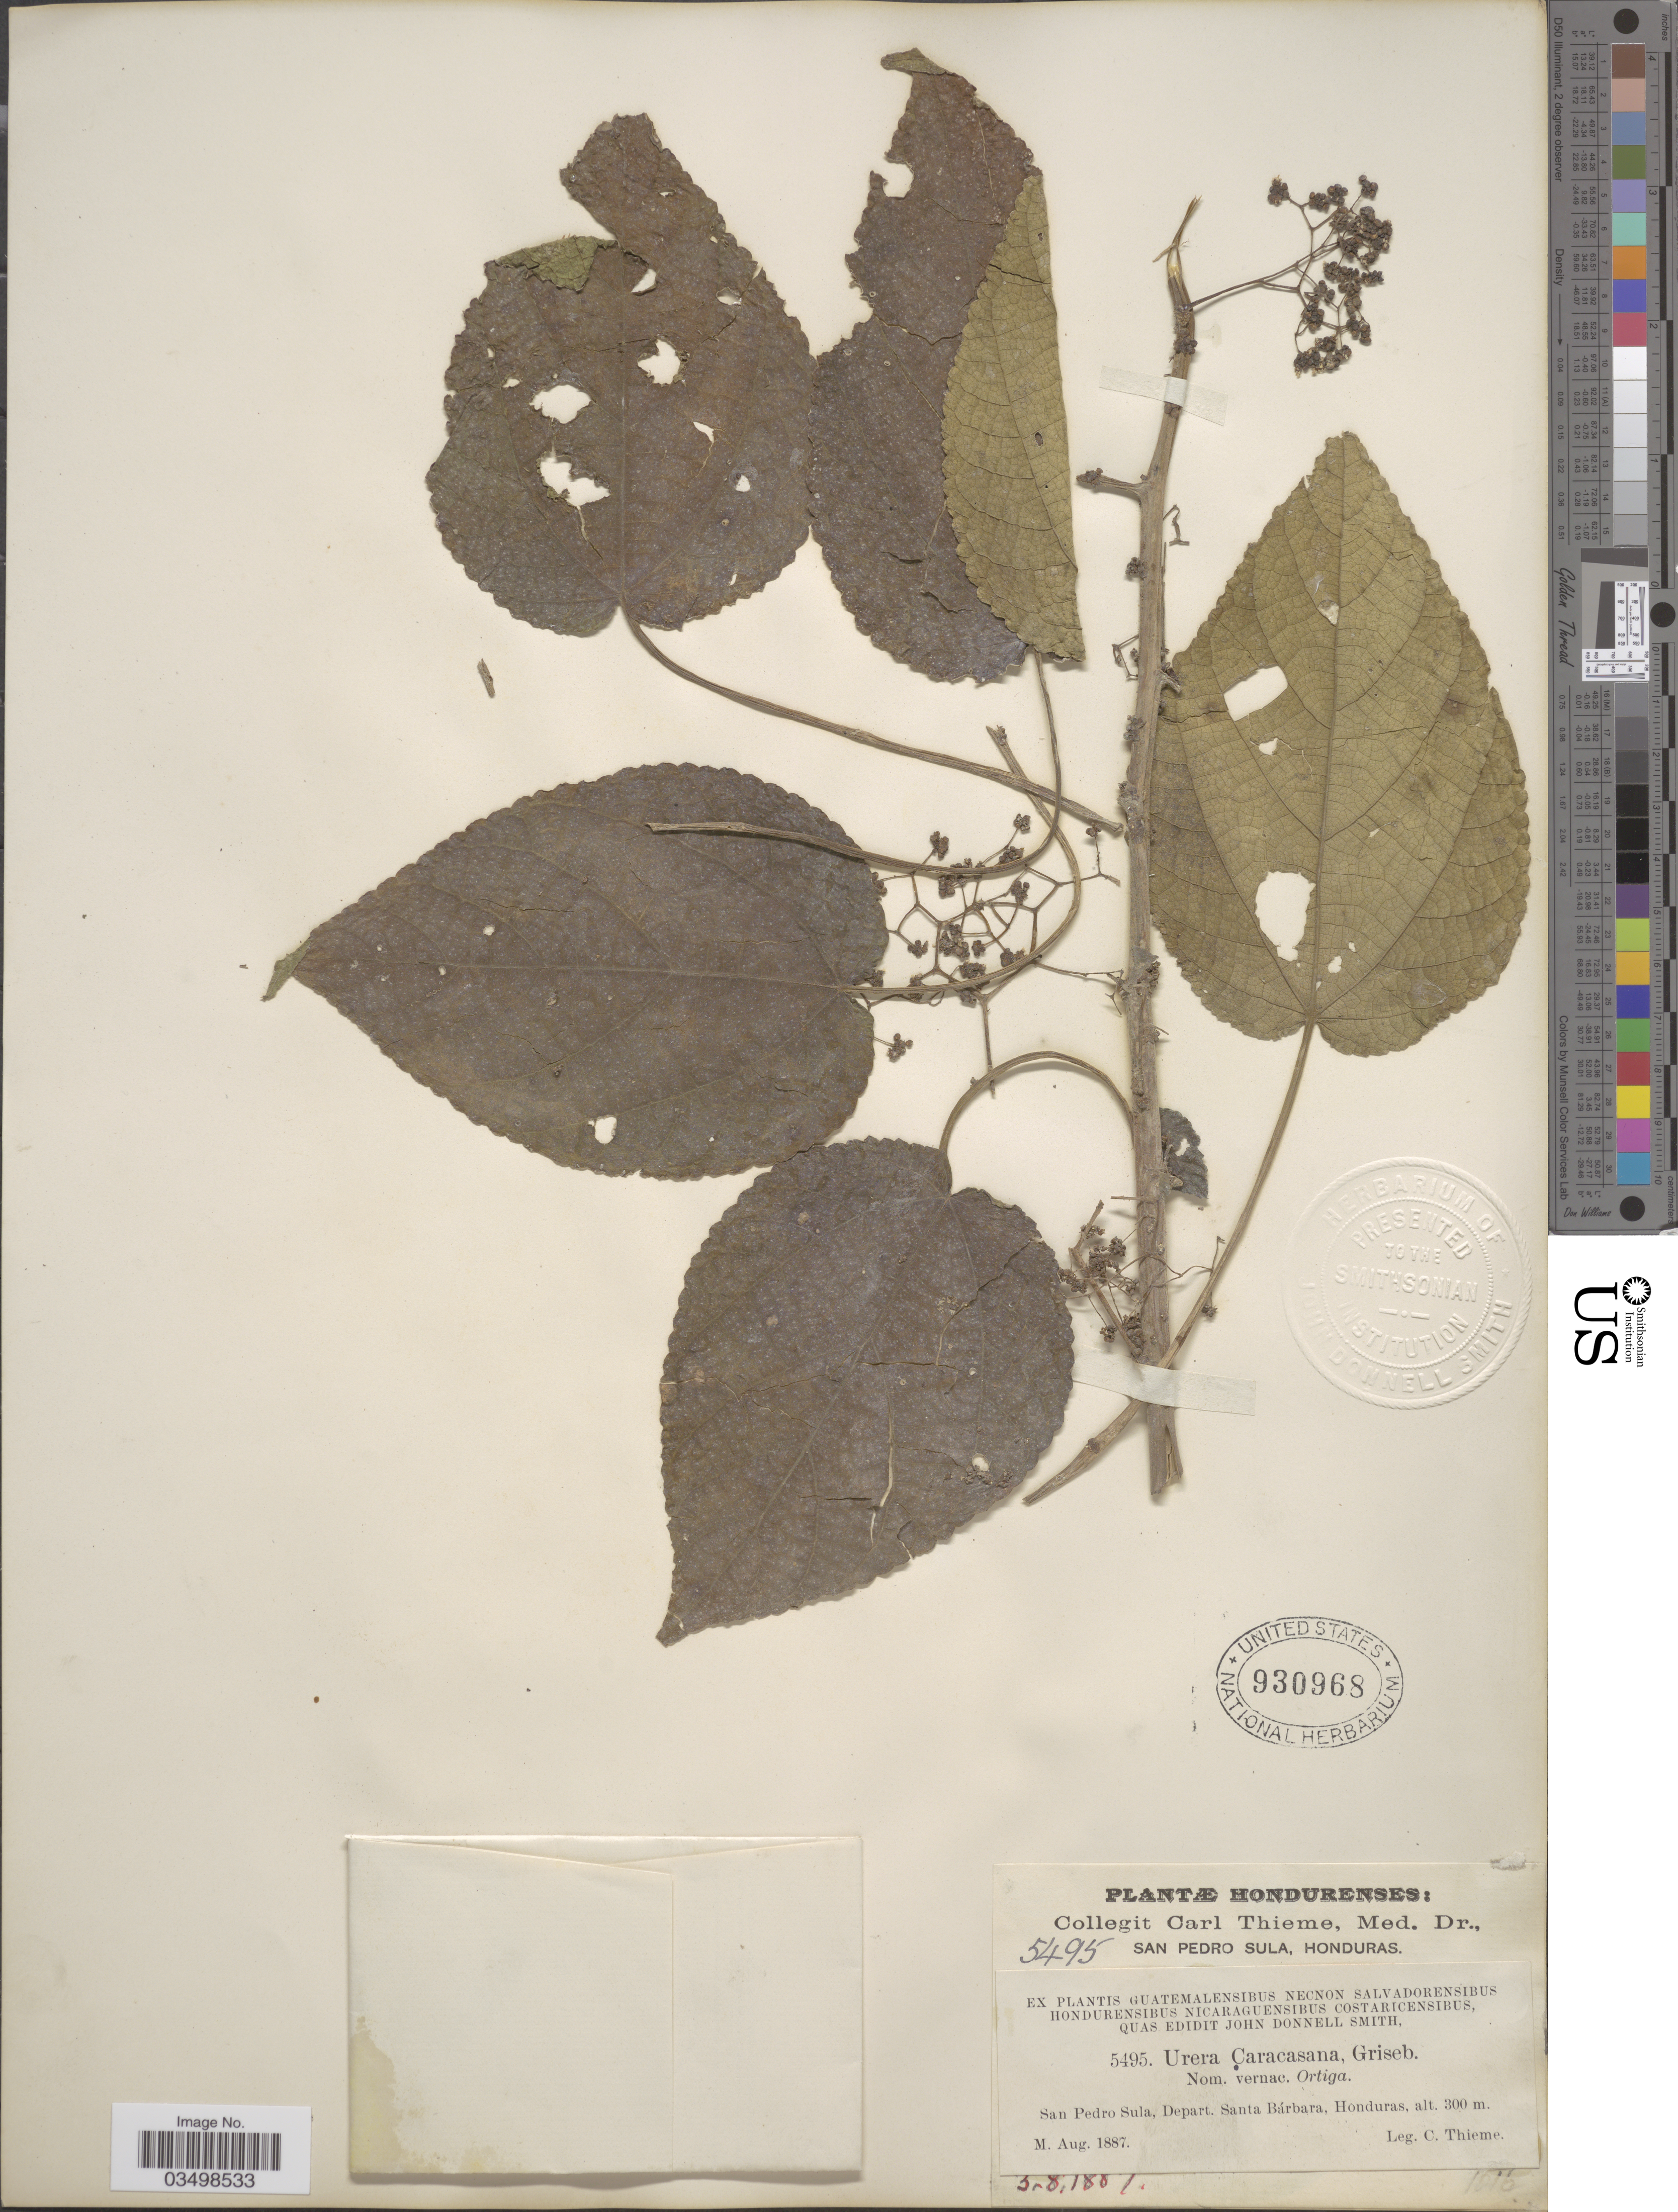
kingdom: Plantae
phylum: Tracheophyta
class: Magnoliopsida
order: Rosales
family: Urticaceae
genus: Urera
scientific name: Urera caracasana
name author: (Jacq.) Gaudich. ex Griseb.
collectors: C. Thieme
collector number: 5495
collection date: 1887-08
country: Honduras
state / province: Santa Barbara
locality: San Pedro Sula, Depart. Santa Bárbara.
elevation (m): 300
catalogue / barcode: US 930968